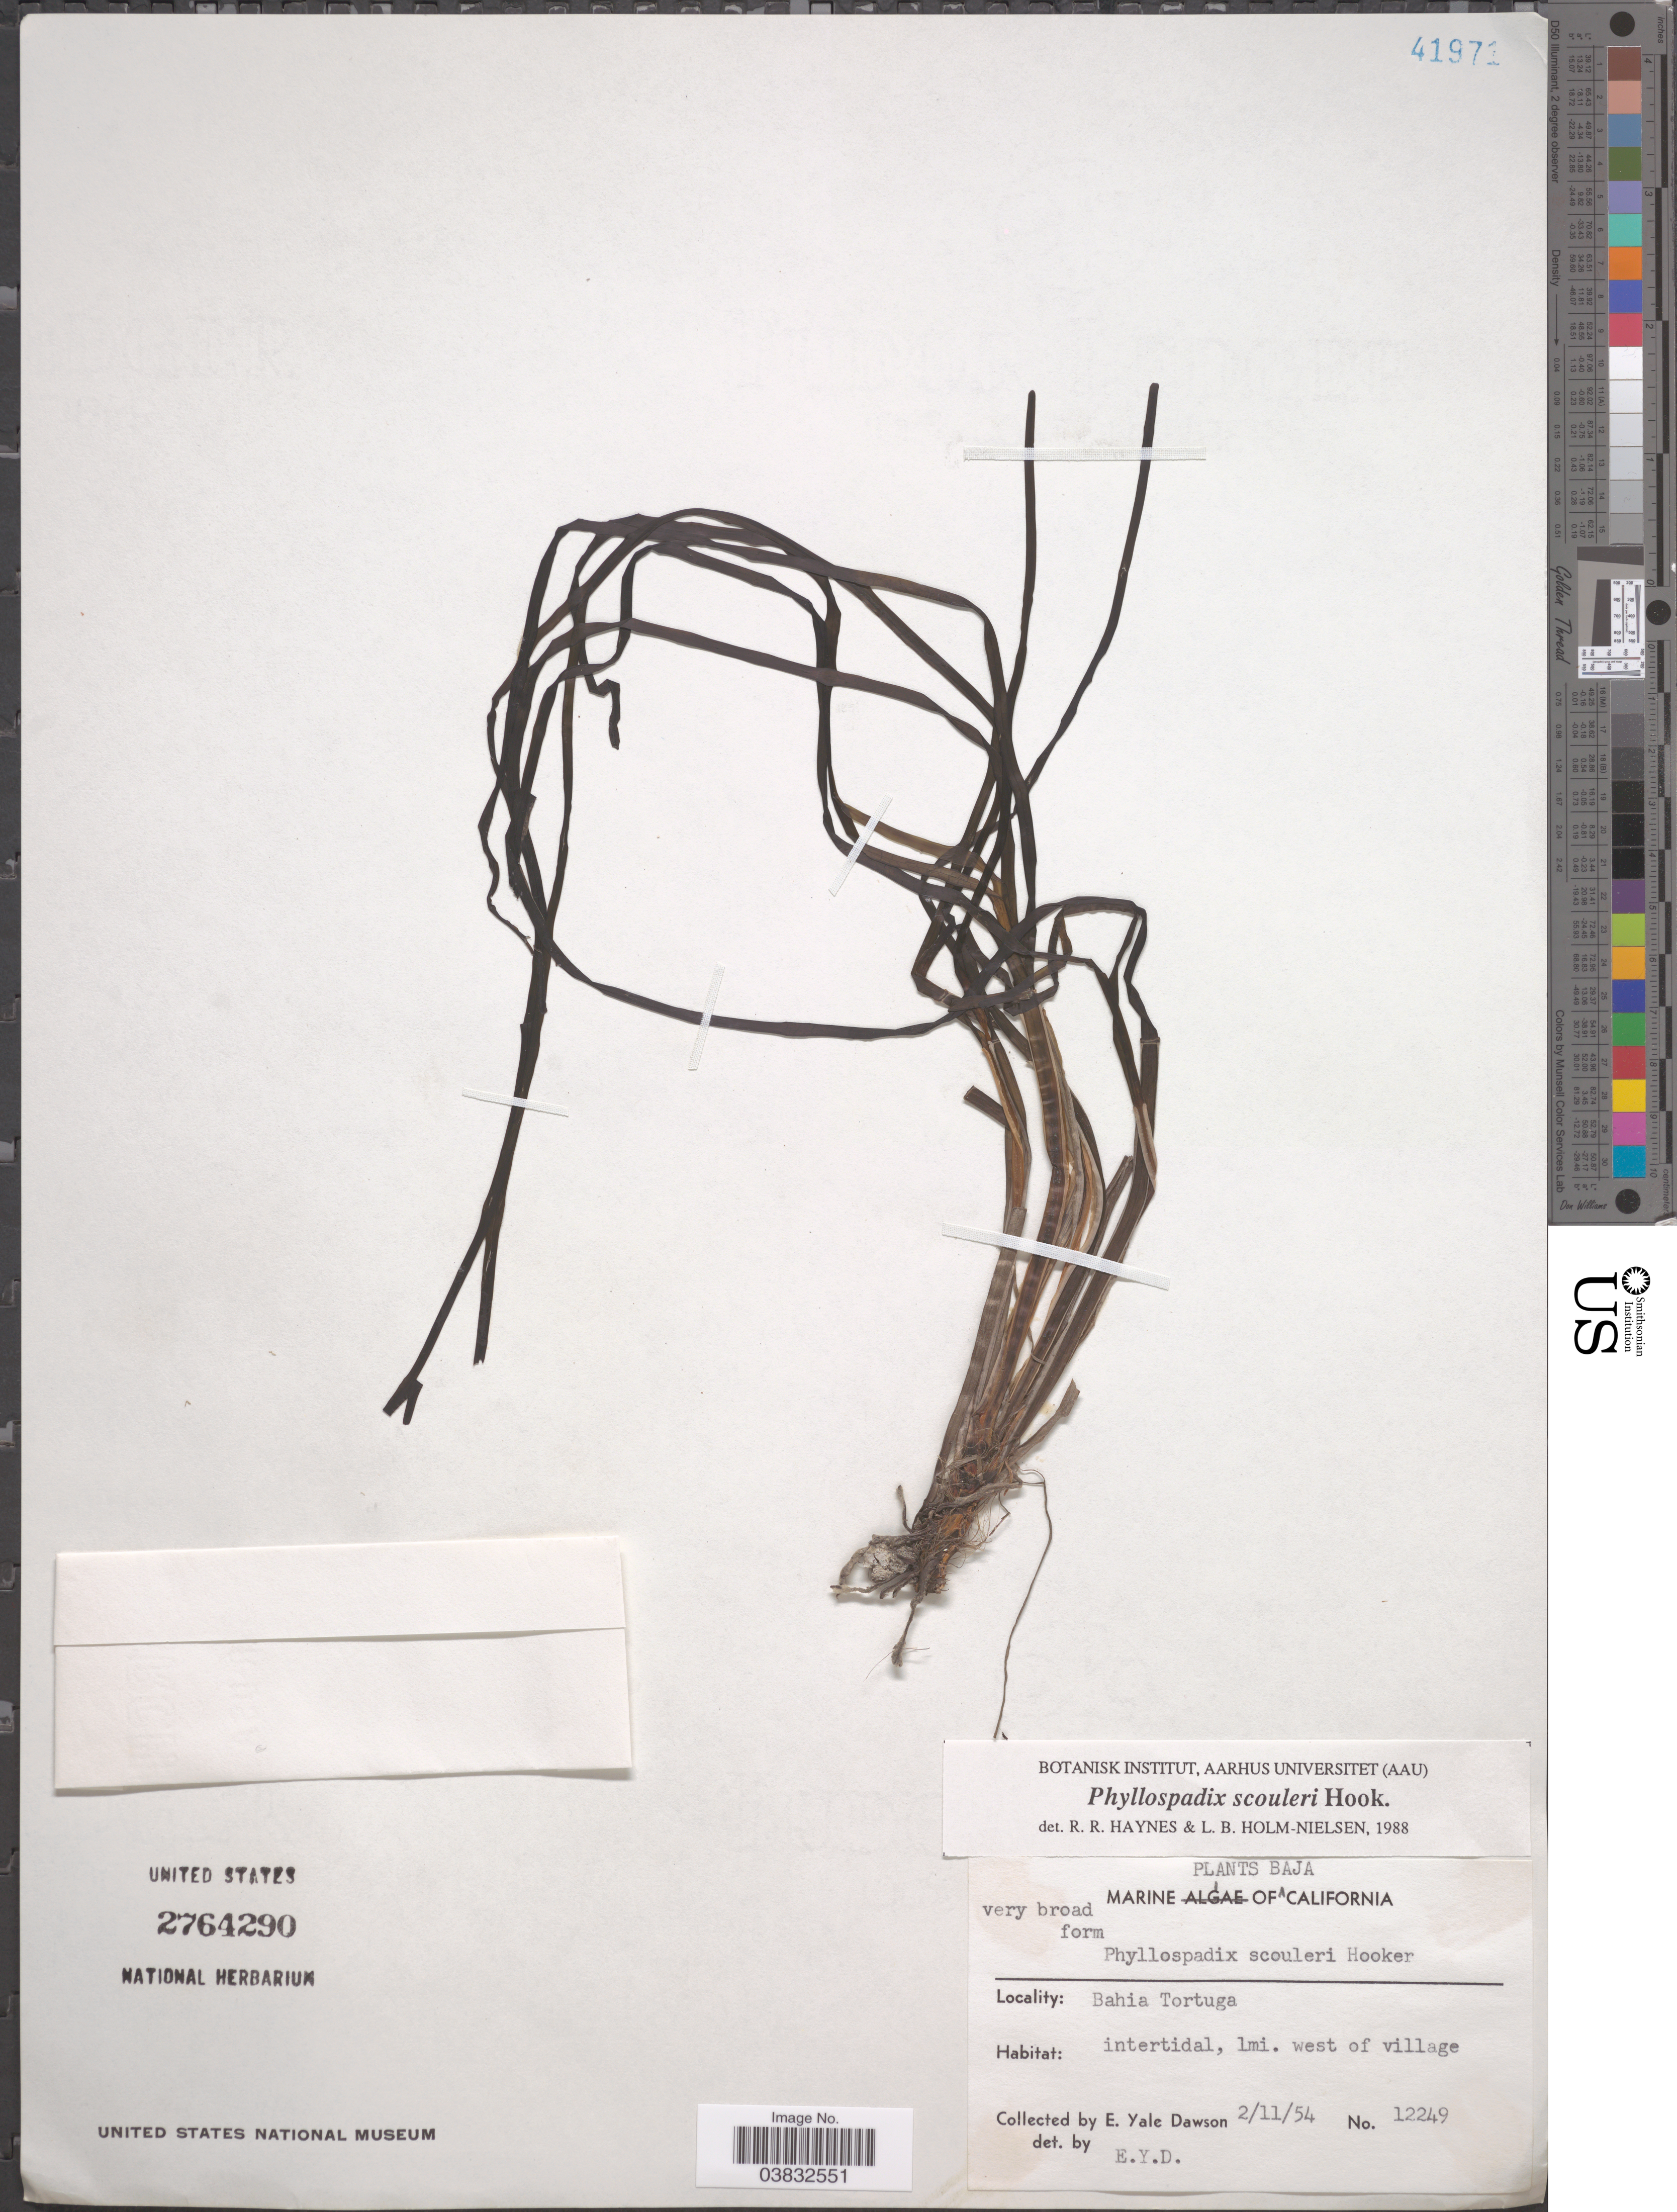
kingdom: Plantae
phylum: Tracheophyta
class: Liliopsida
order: Alismatales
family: Zosteraceae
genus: Phyllospadix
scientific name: Phyllospadix scouleri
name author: Hook.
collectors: N. Yensen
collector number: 12249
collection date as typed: Transcribed d/m/y: 11/2/54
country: Mexico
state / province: Baja California Sur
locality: Bahia Tortuga.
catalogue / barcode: US 2764290